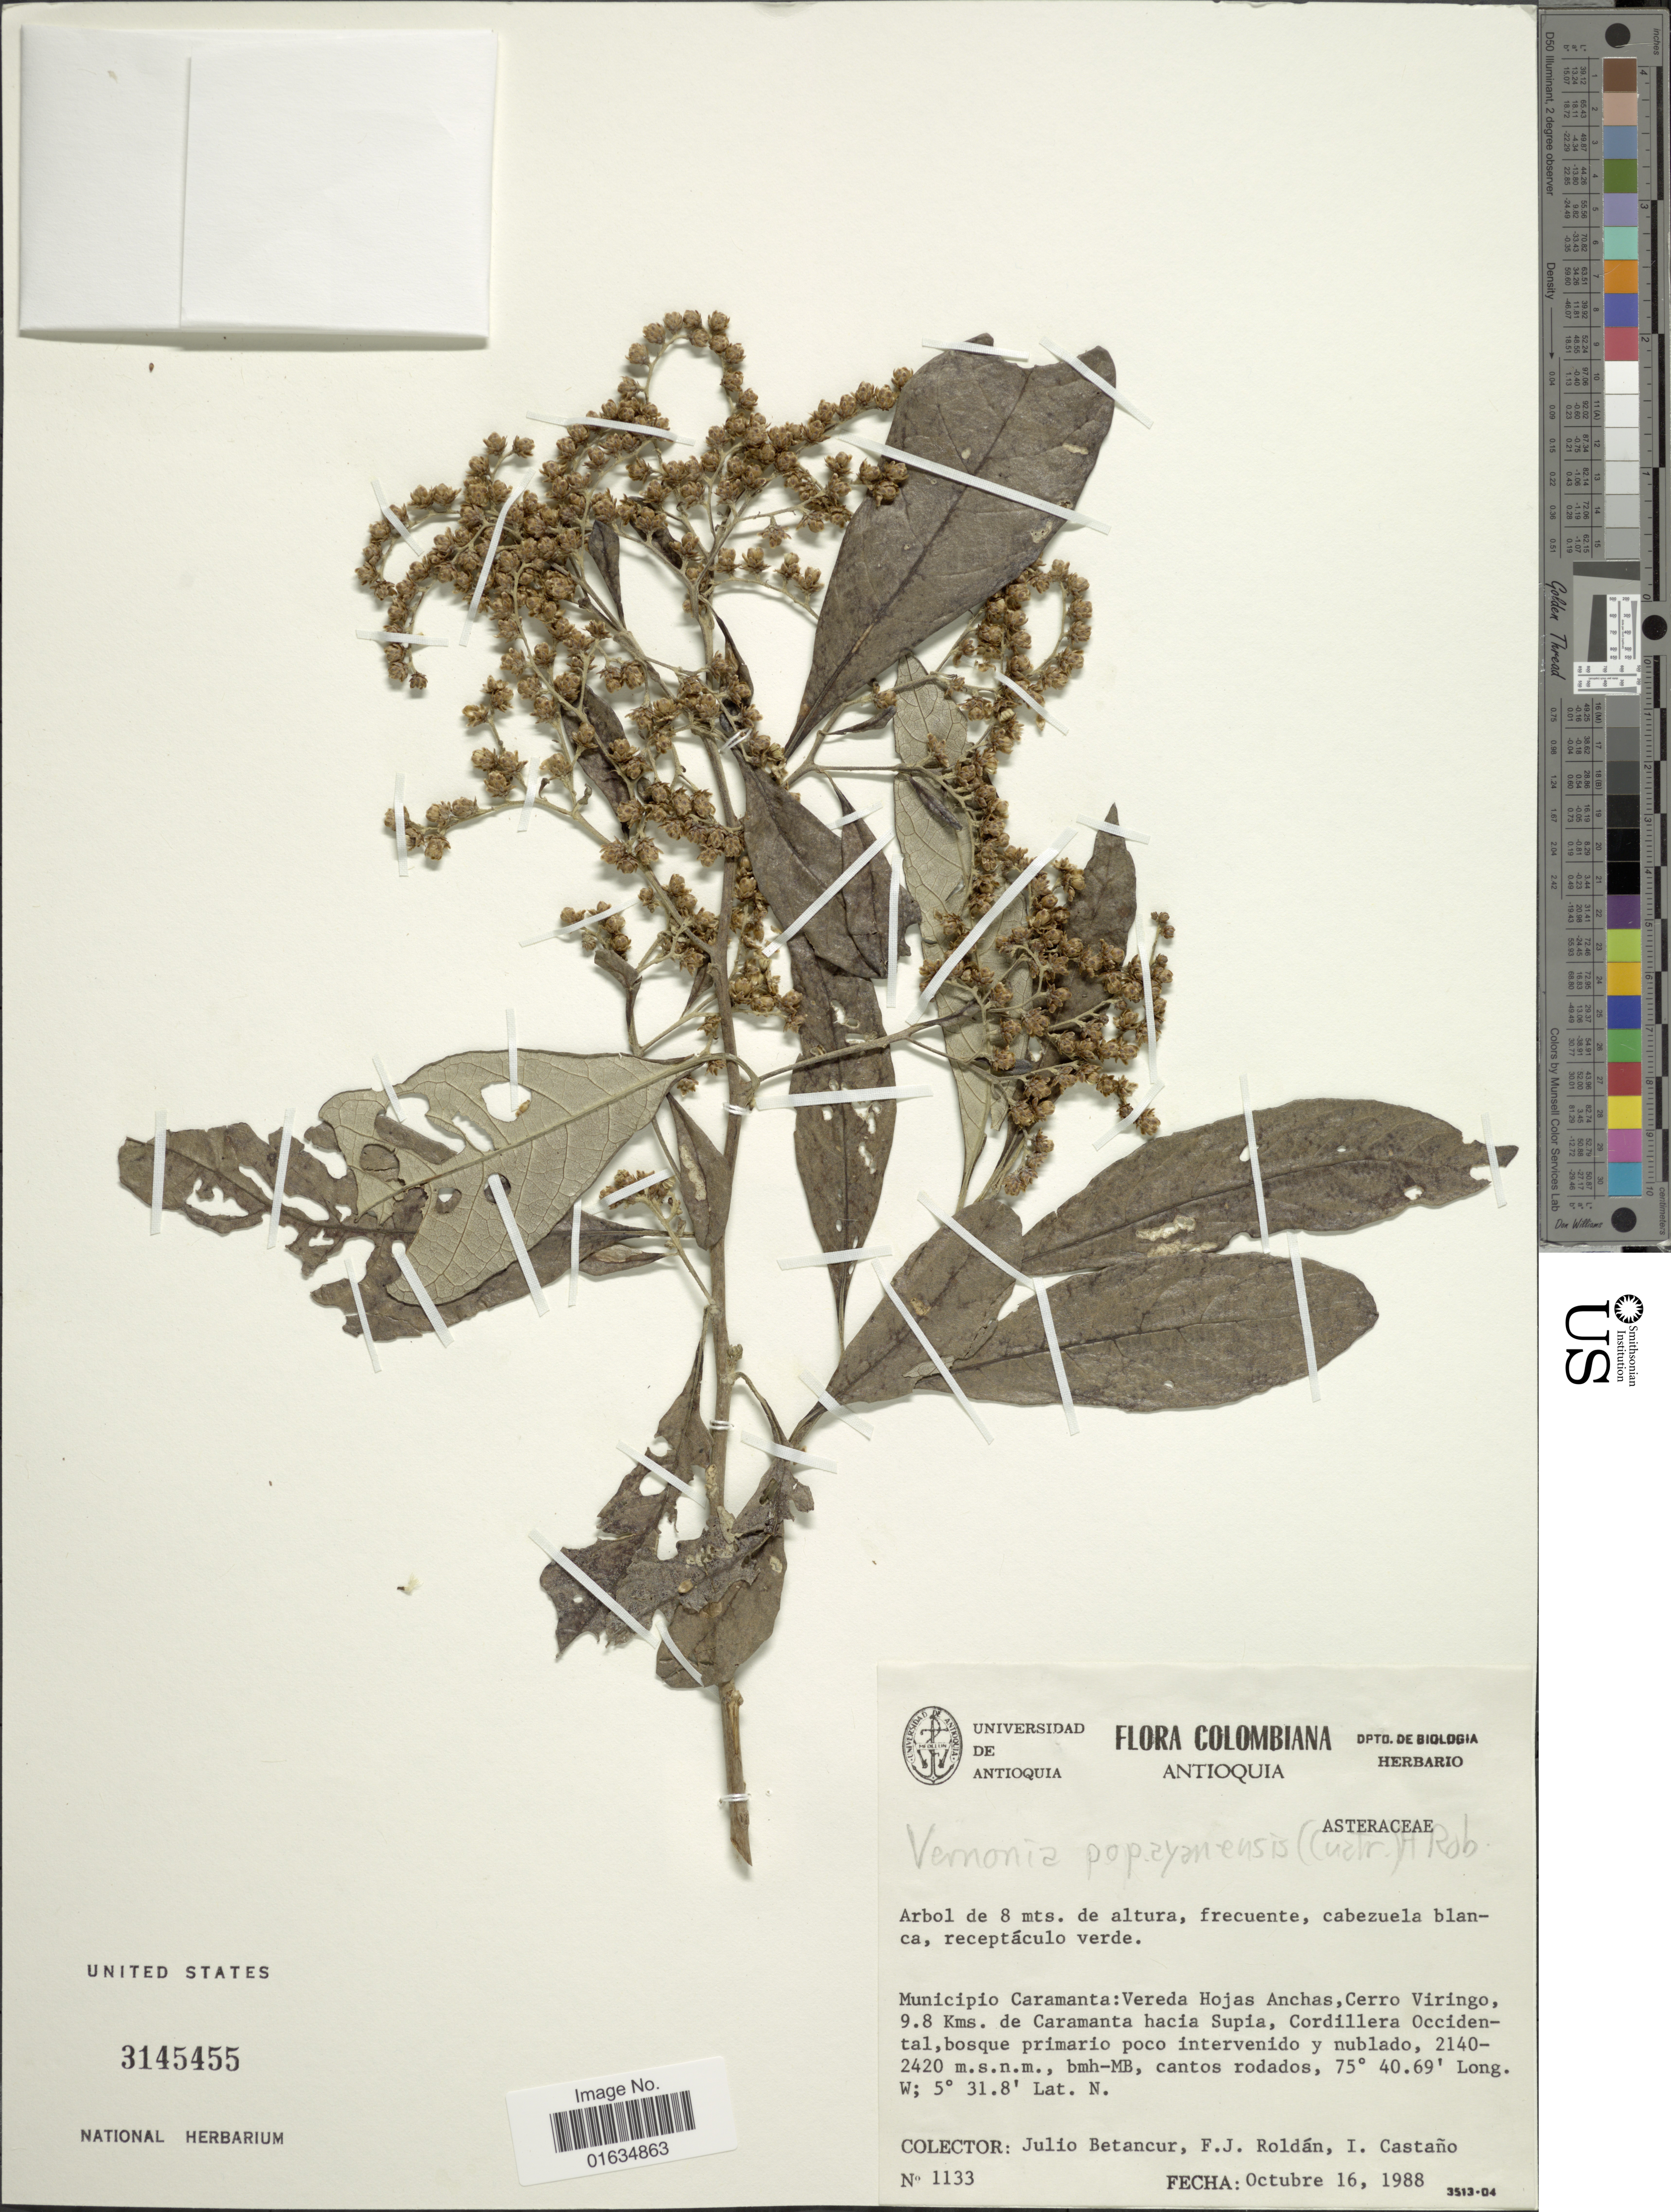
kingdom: Plantae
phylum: Tracheophyta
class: Magnoliopsida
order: Asterales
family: Asteraceae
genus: Critoniopsis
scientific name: Critoniopsis popayanensis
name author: (Cuatrec.) H. Rob.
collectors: J. Betancur, F. J. Roldán & I. Castaño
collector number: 1133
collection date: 1988-10-16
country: Colombia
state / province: Antioquia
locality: Colombiana, Municipio Caramanta, Vereda Hojas Anchas, Cerro Viringo, 9.8 kms de Caramanta hacia Supia, Cordillera Occidental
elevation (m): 2140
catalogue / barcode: US 3145455